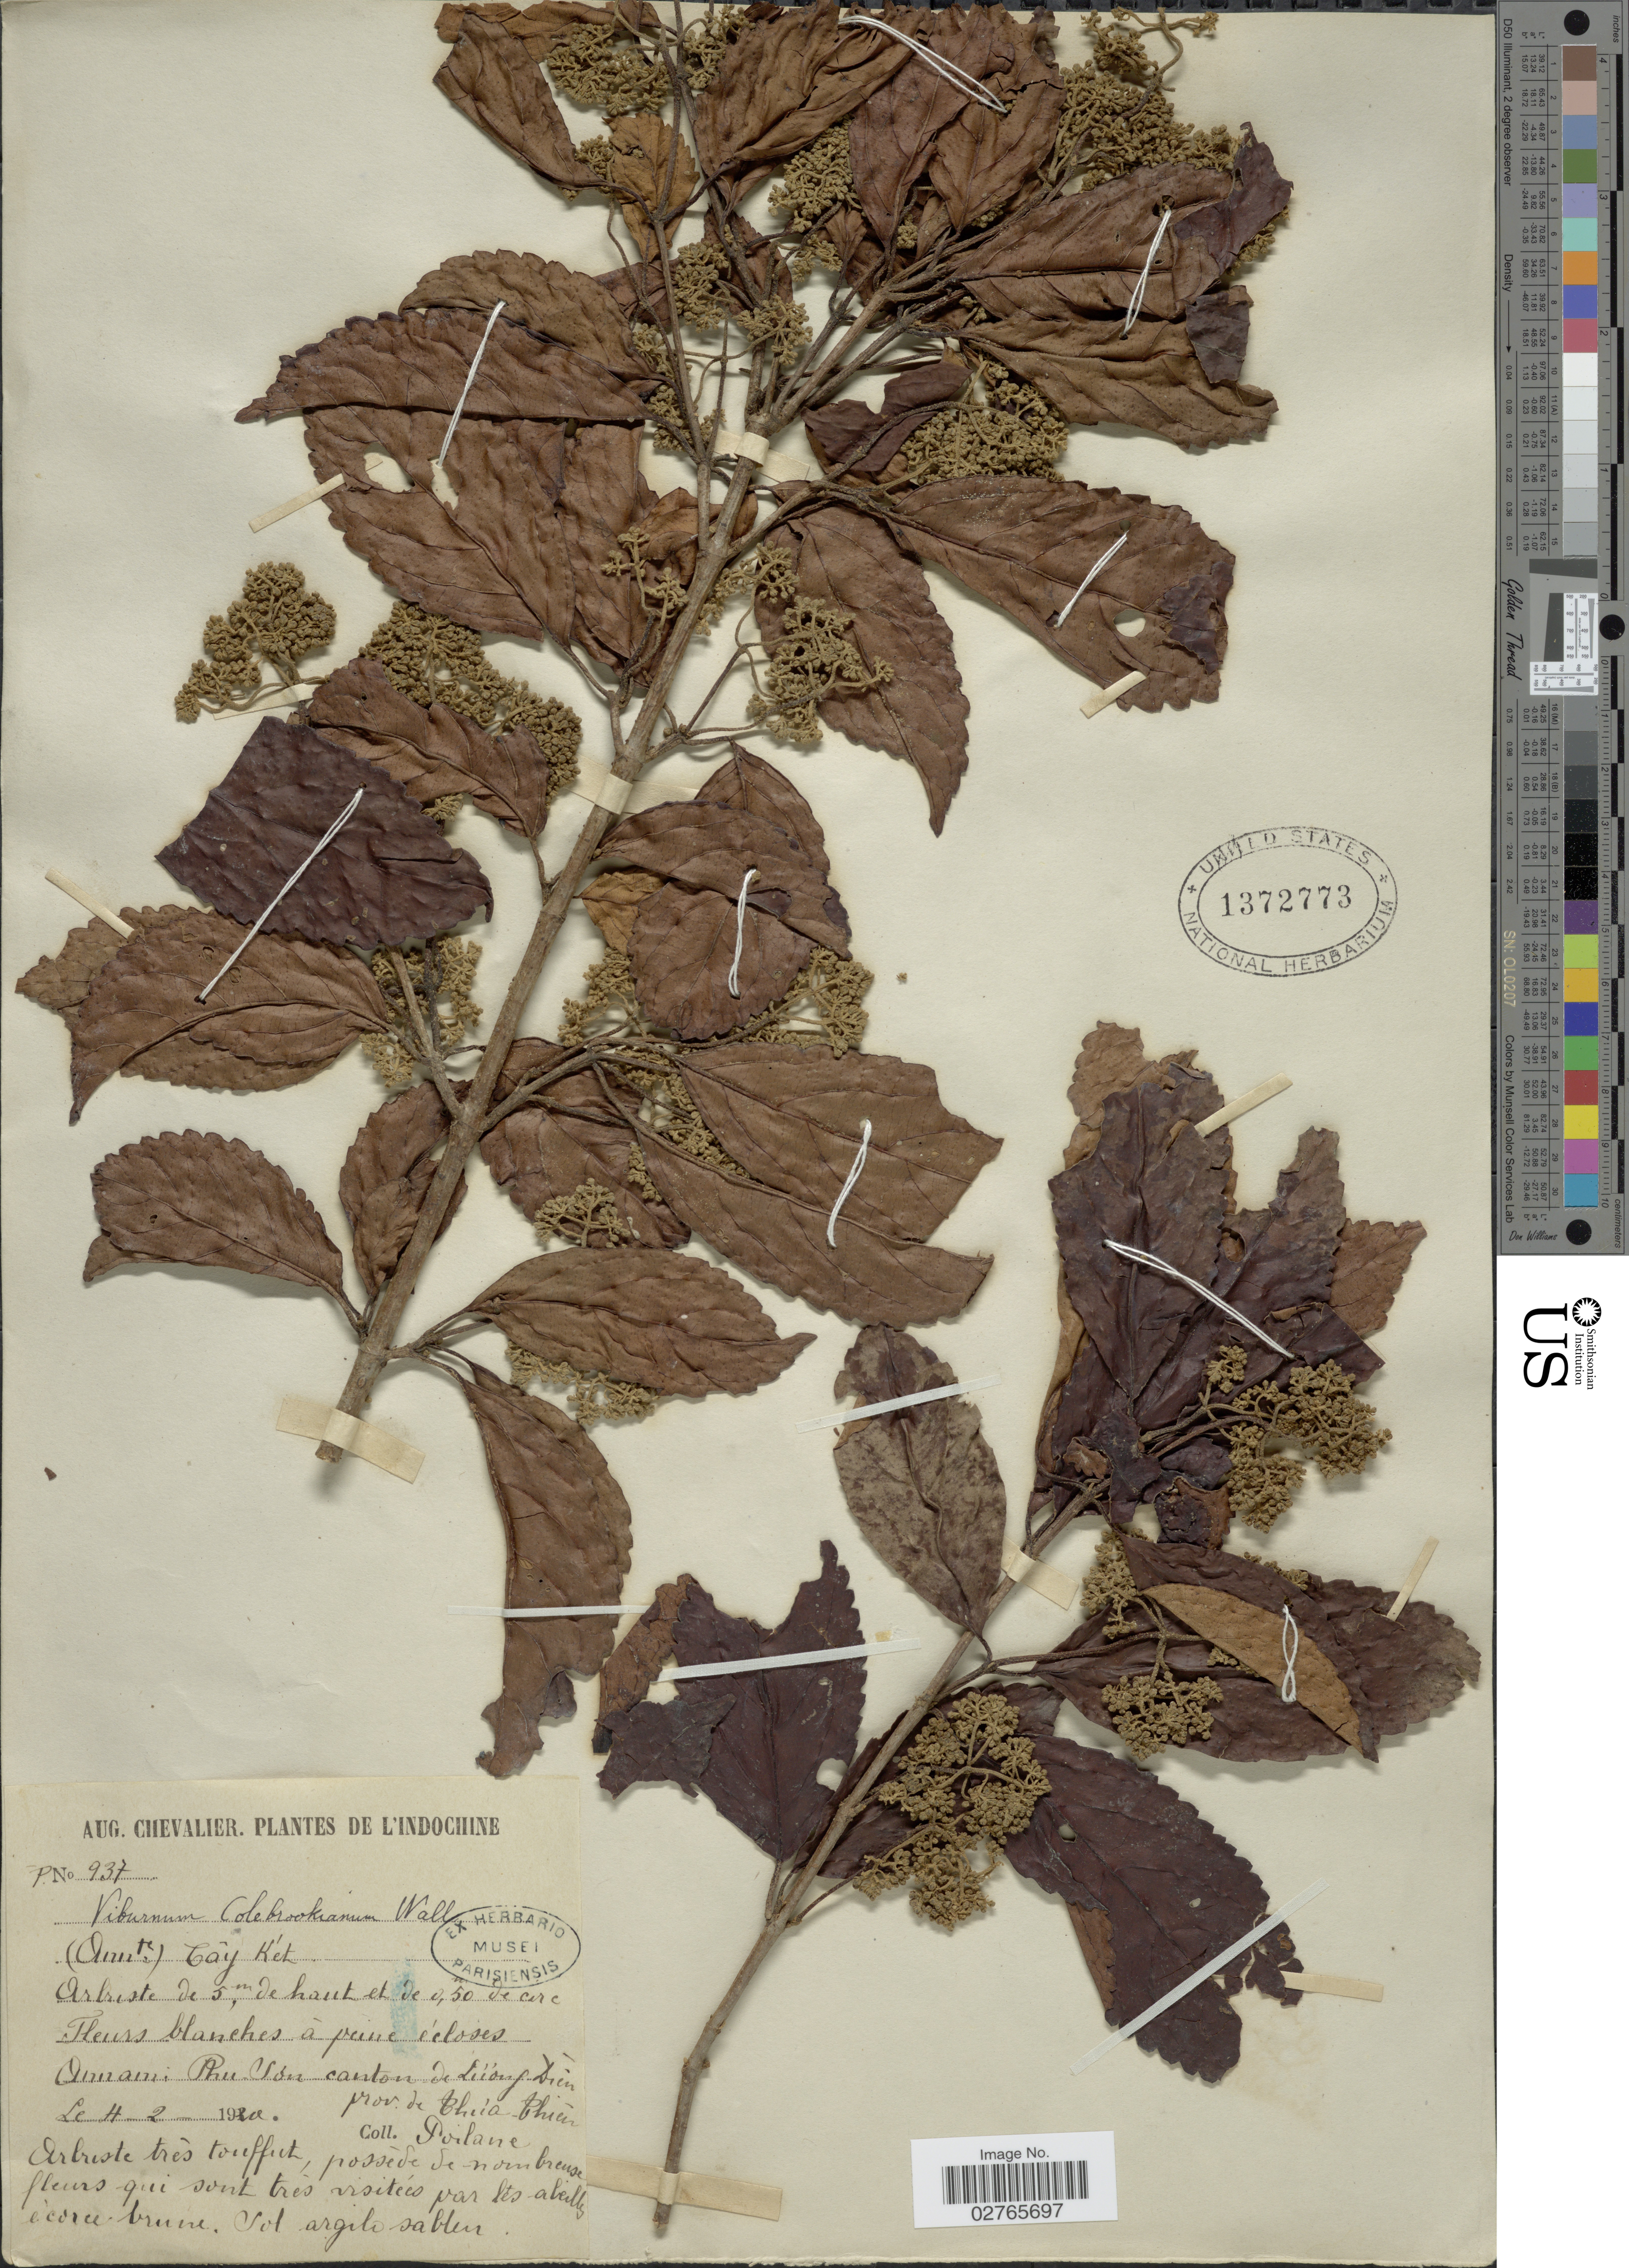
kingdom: Plantae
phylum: Tracheophyta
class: Magnoliopsida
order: Dipsacales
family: Viburnaceae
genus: Viburnum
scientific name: Viburnum colebrookeanum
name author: Wall. ex DC.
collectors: -. Poilane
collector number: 937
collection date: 1920-02-04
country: Vietnam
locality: Indochine. Rui-Von canton de Lííong Dièn, prov. de Chúa-Chién. [interpreted]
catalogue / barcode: US 1372773